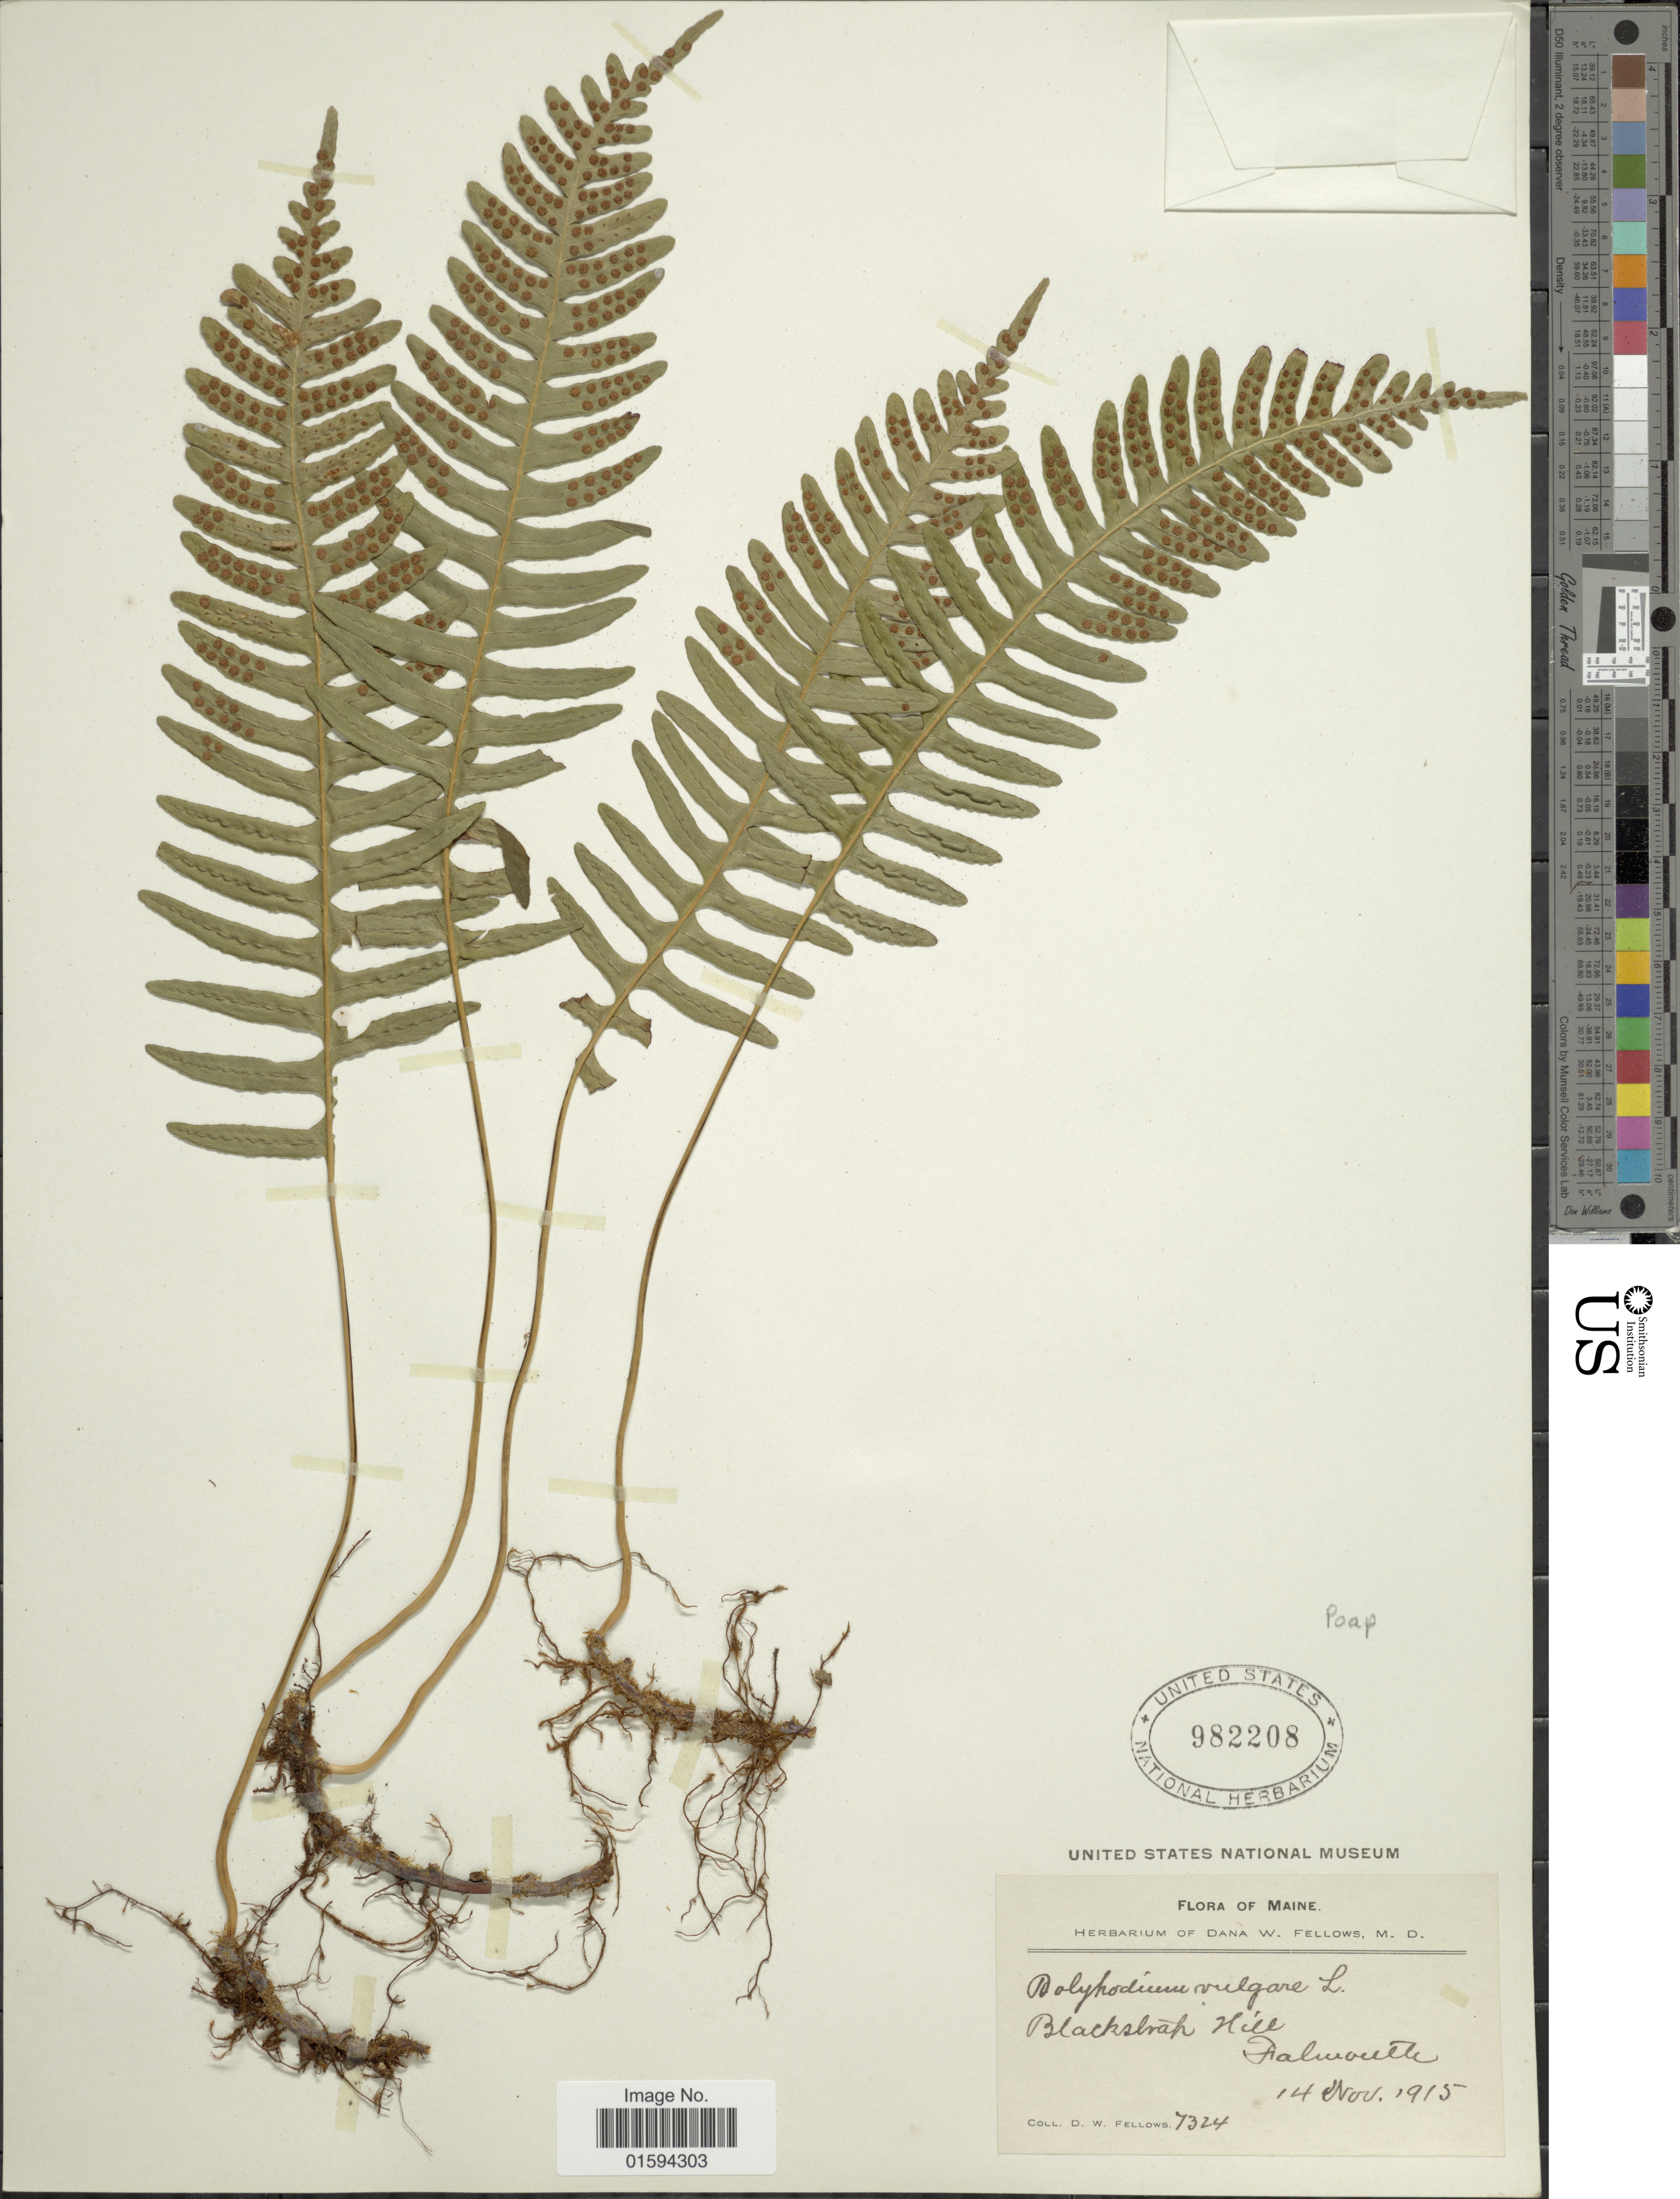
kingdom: Plantae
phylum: Tracheophyta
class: Polypodiopsida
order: Polypodiales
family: Polypodiaceae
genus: Polypodium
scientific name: Polypodium appalachianum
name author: Haufler & Windham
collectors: D. W. Fellows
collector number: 7324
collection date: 1915-11-14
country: United States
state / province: Maine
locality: Blackstrap Hill, Falmouth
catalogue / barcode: US 982208